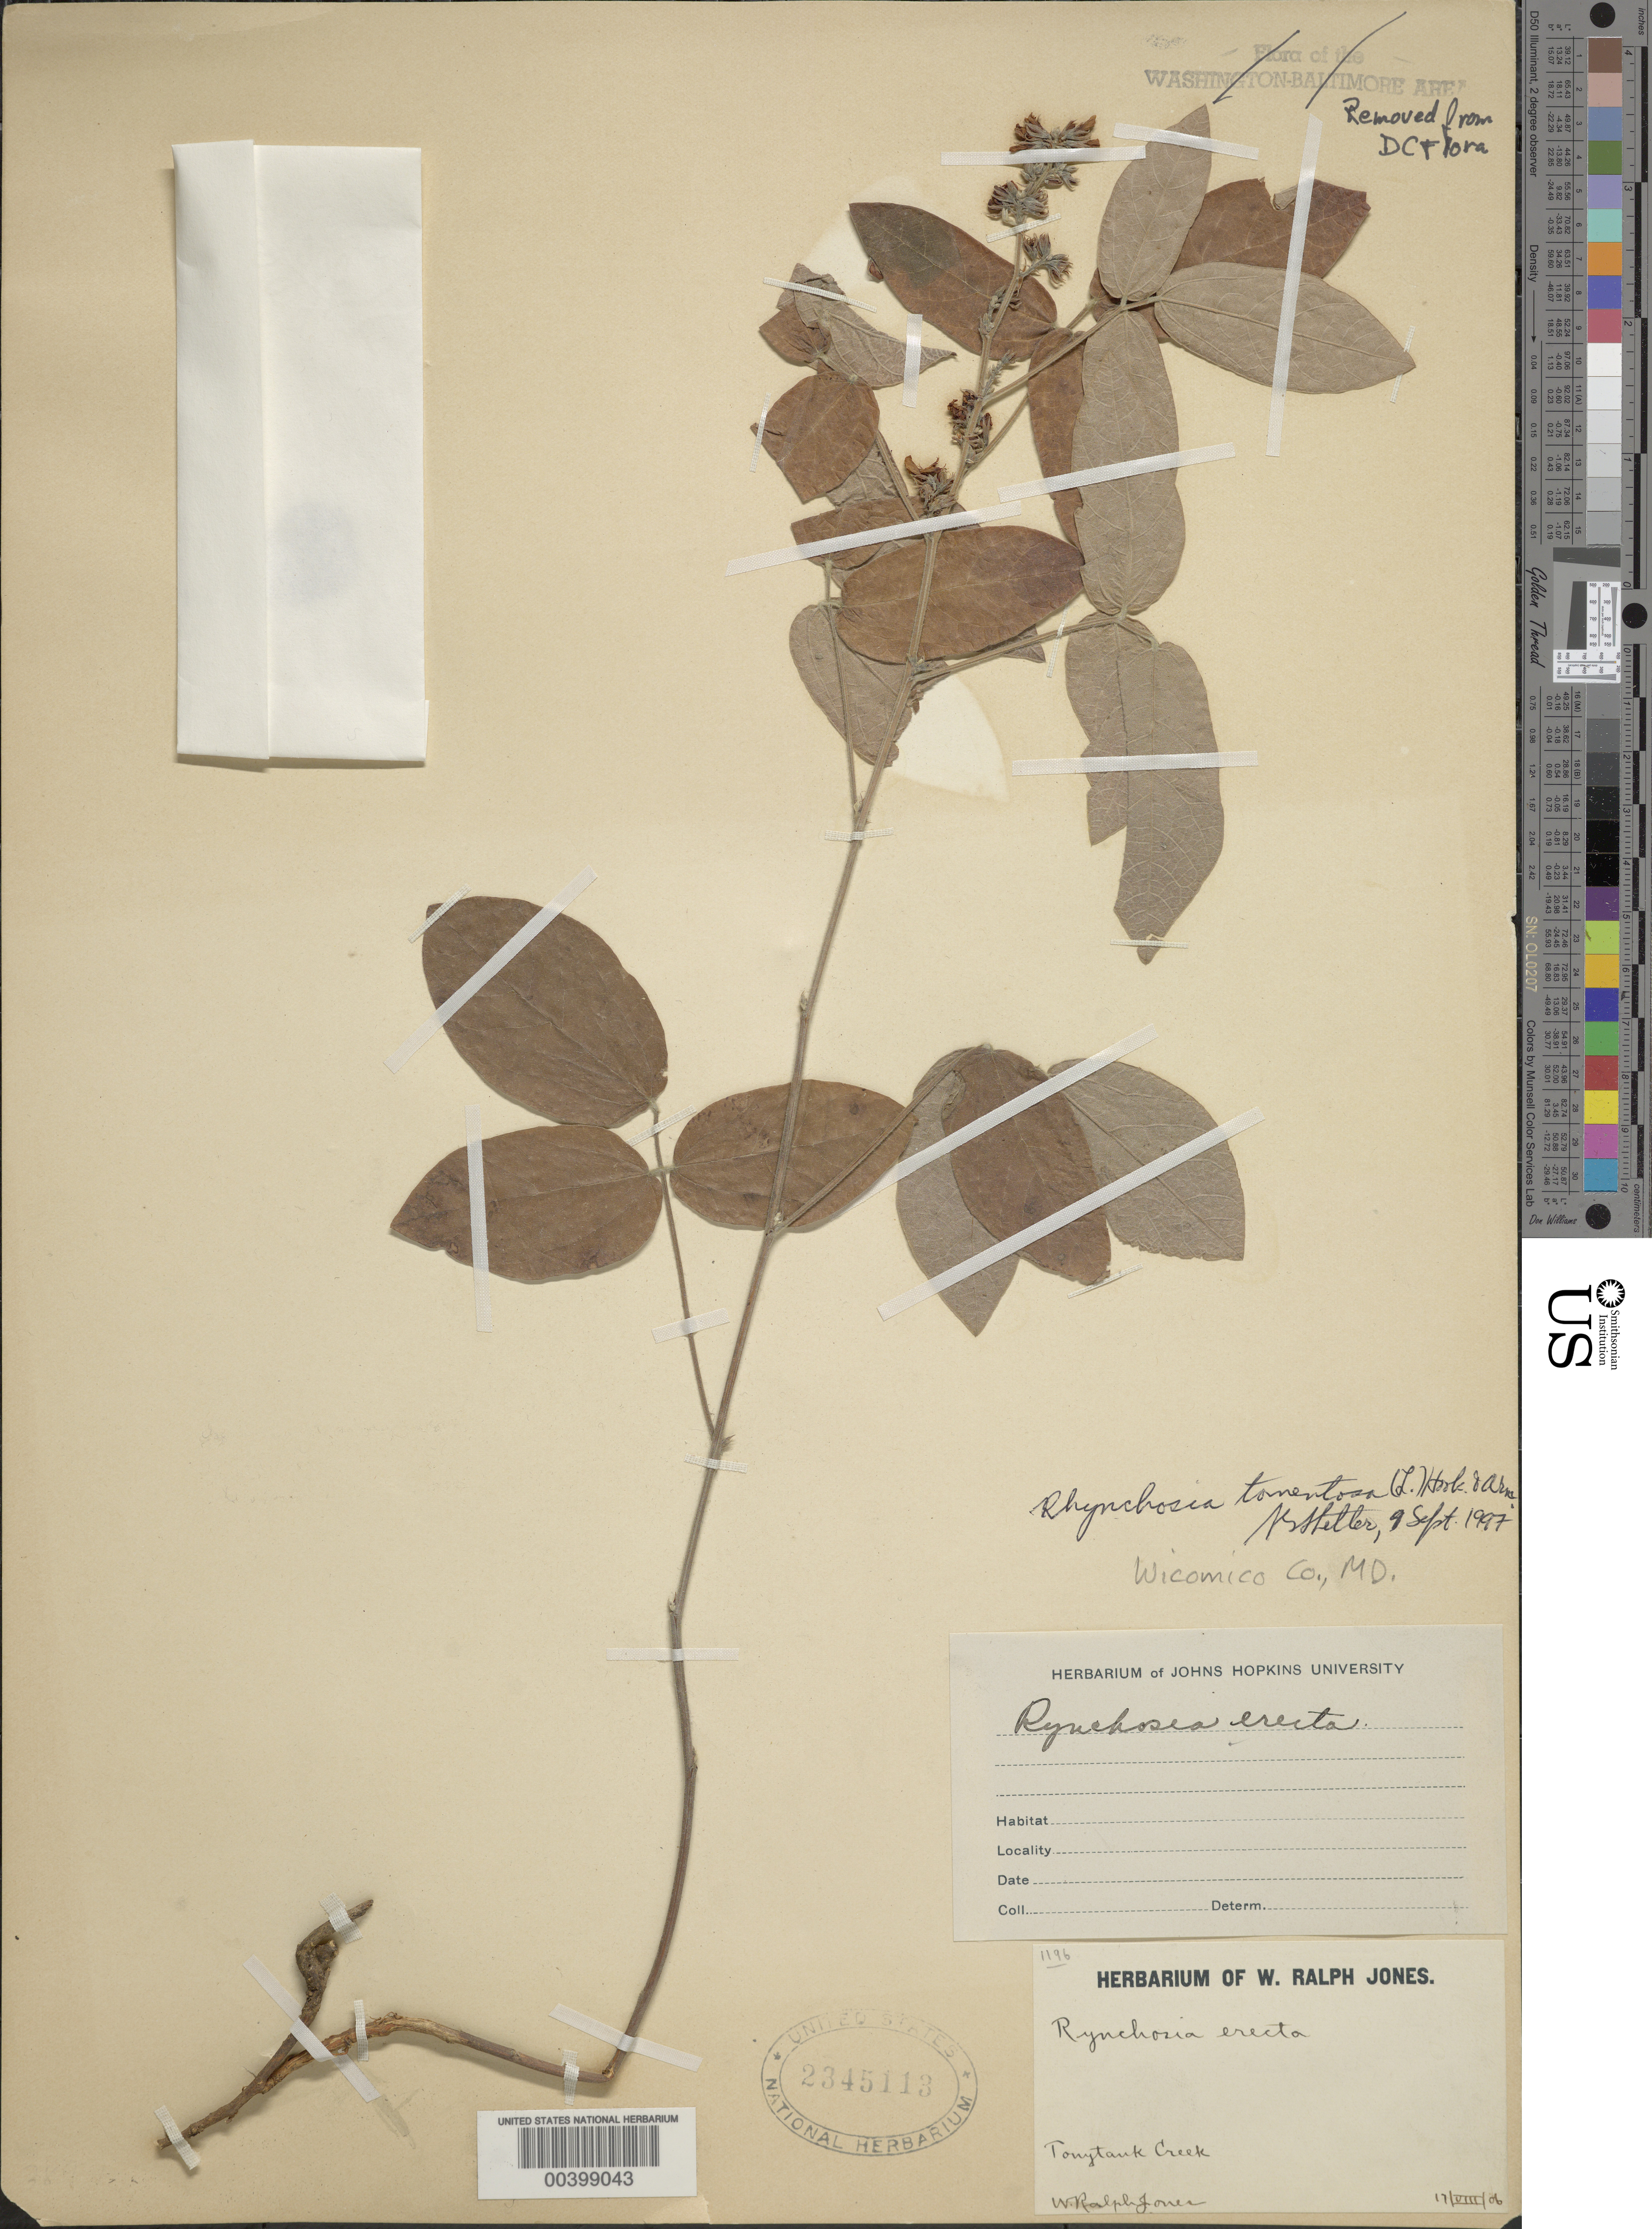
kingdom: Plantae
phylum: Tracheophyta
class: Magnoliopsida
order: Fabales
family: Fabaceae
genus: Rhynchosia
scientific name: Rhynchosia tomentosa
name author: (L.) Hook. & Arn.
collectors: W. R. Jones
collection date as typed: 17 Aug 1906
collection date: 1906-08-17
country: United States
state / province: Maryland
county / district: Wicomico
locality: Tonytank creek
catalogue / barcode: US 2345113